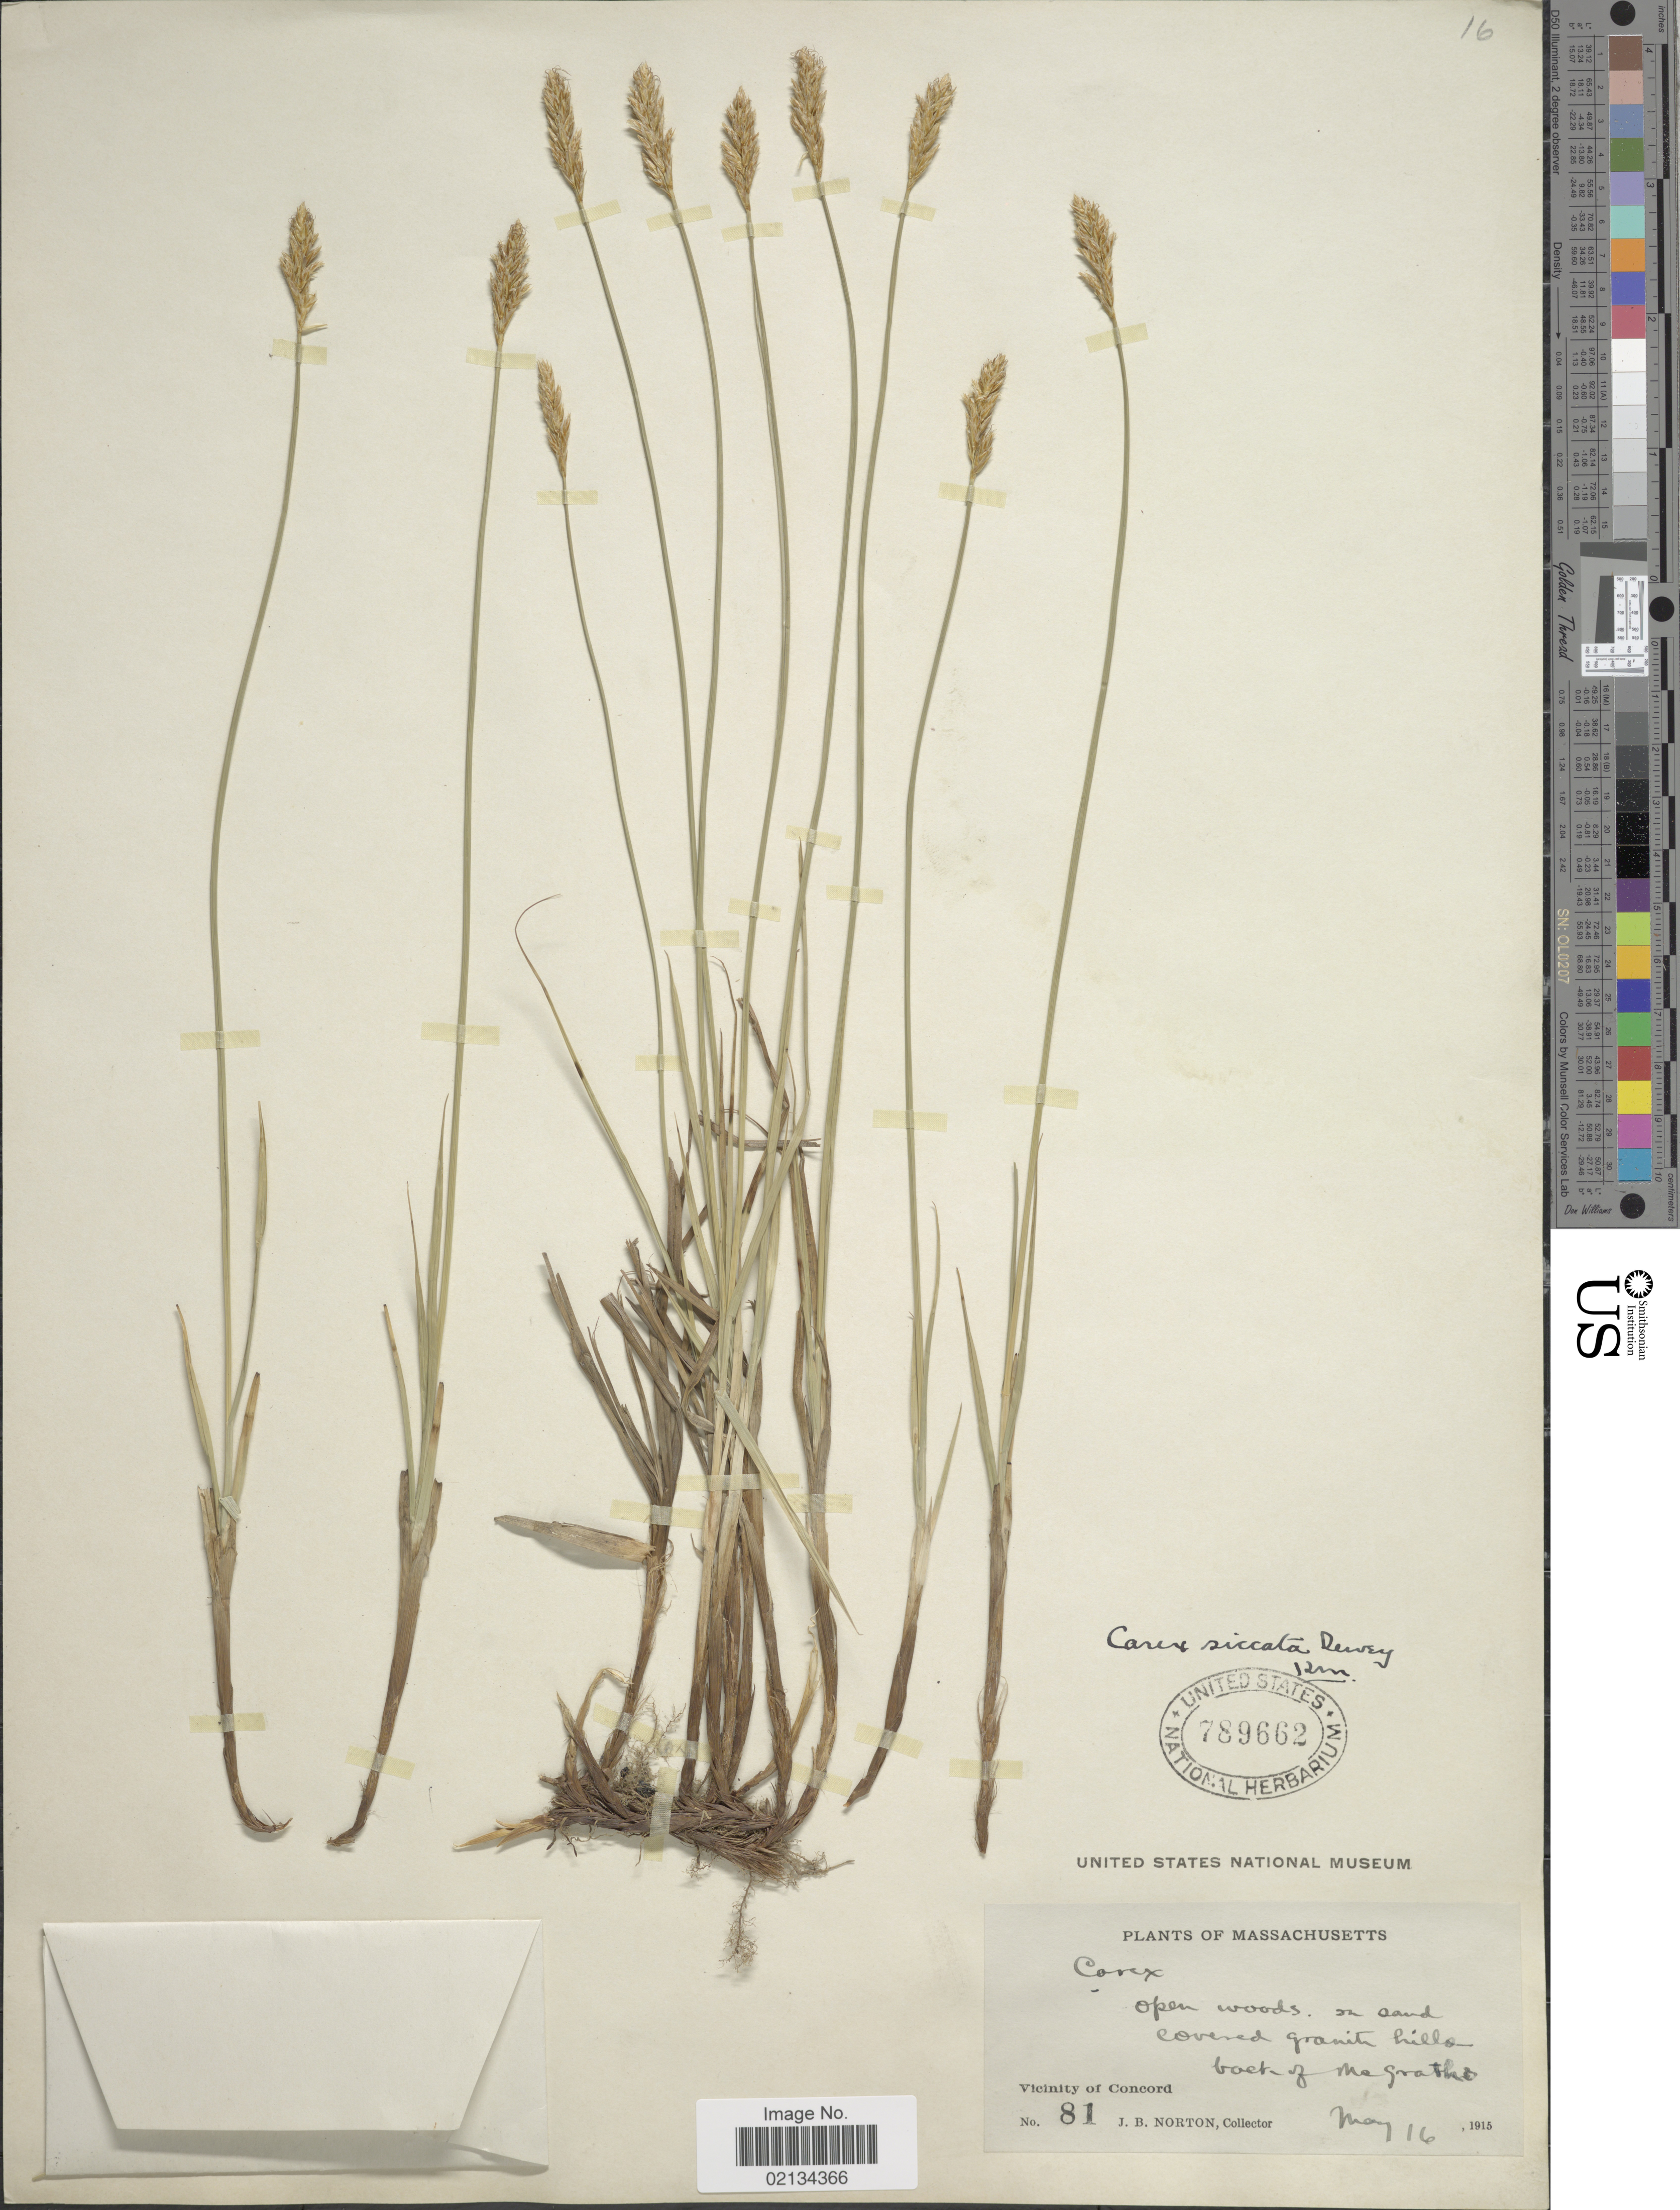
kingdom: Plantae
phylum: Tracheophyta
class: Liliopsida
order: Poales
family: Cyperaceae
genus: Carex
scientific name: Carex siccata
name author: Dewey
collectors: J. B. Norton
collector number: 81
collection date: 1915-05-16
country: United States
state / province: Massachusetts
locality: On sand covered hills back of McGrathe, Vicinity of Concord.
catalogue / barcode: US 789662